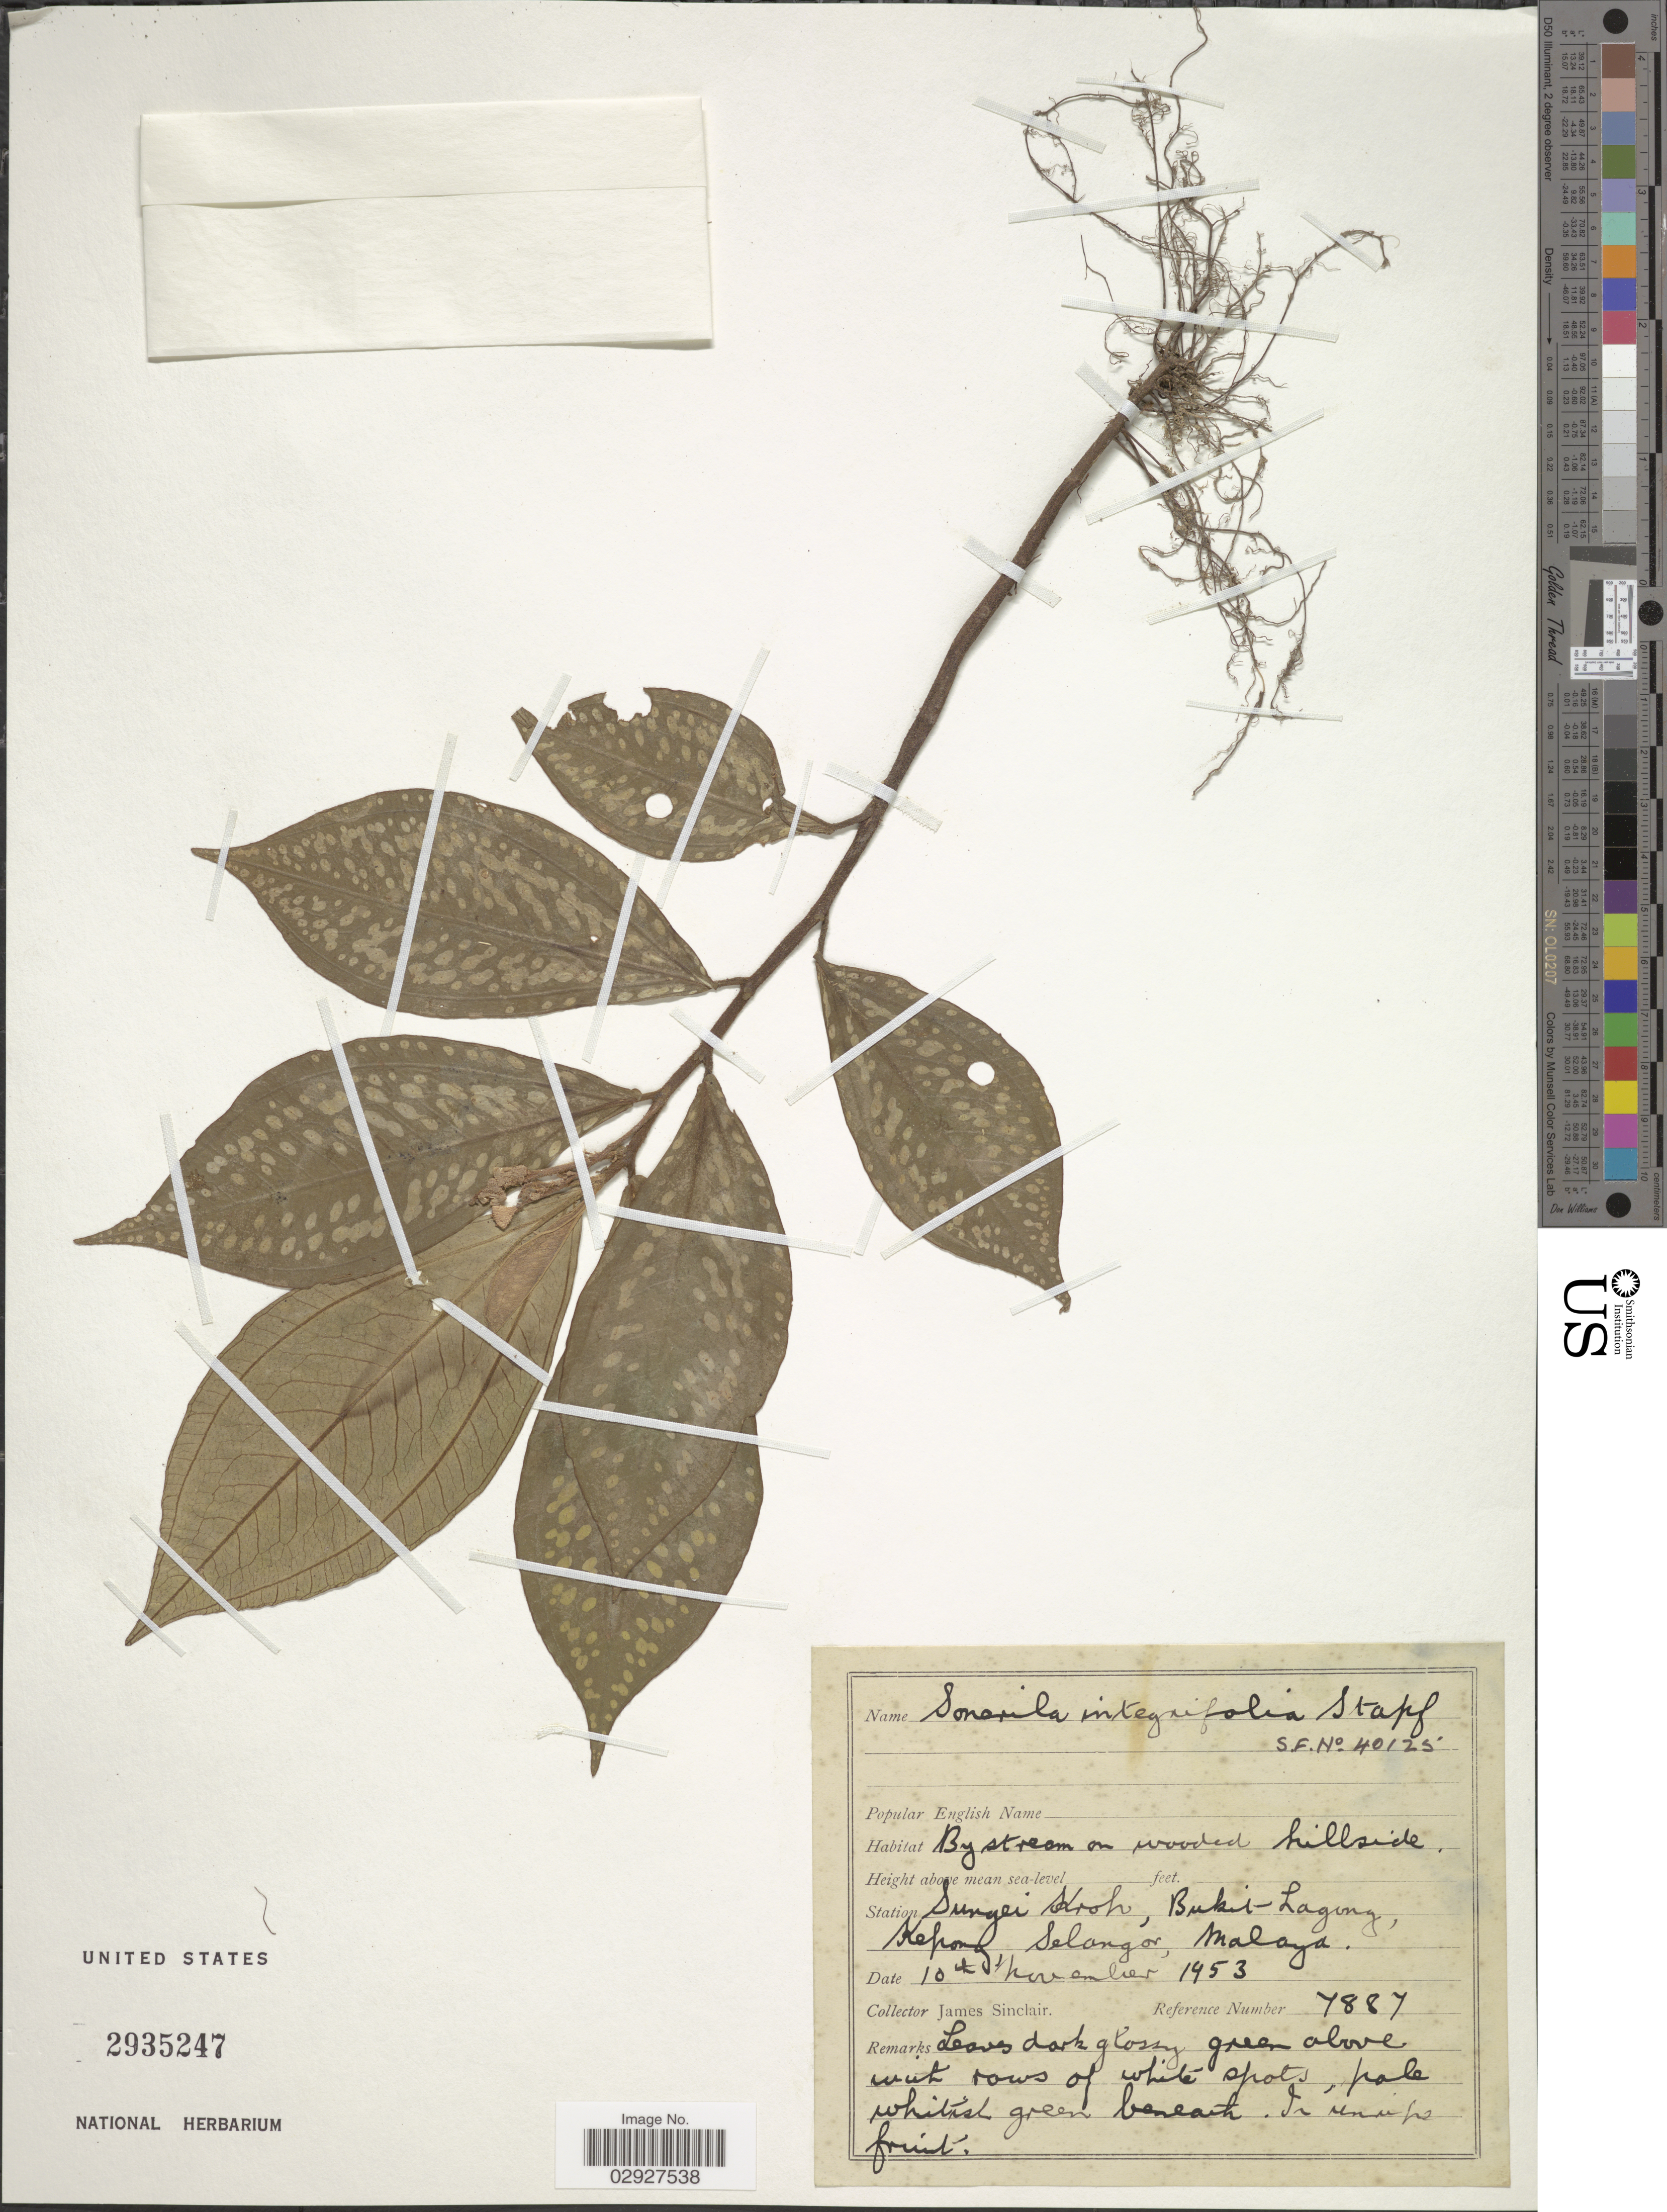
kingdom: Plantae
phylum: Tracheophyta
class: Magnoliopsida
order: Myrtales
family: Melastomataceae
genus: Sonerila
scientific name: Sonerila integrifolia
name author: Stapf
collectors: J. Sinclair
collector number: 7887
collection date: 1953-11-10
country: Malaysia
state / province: Selangor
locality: Sungei Kroh, Bukit-Lagong, Kepong, Malaya.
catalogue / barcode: US 2935247